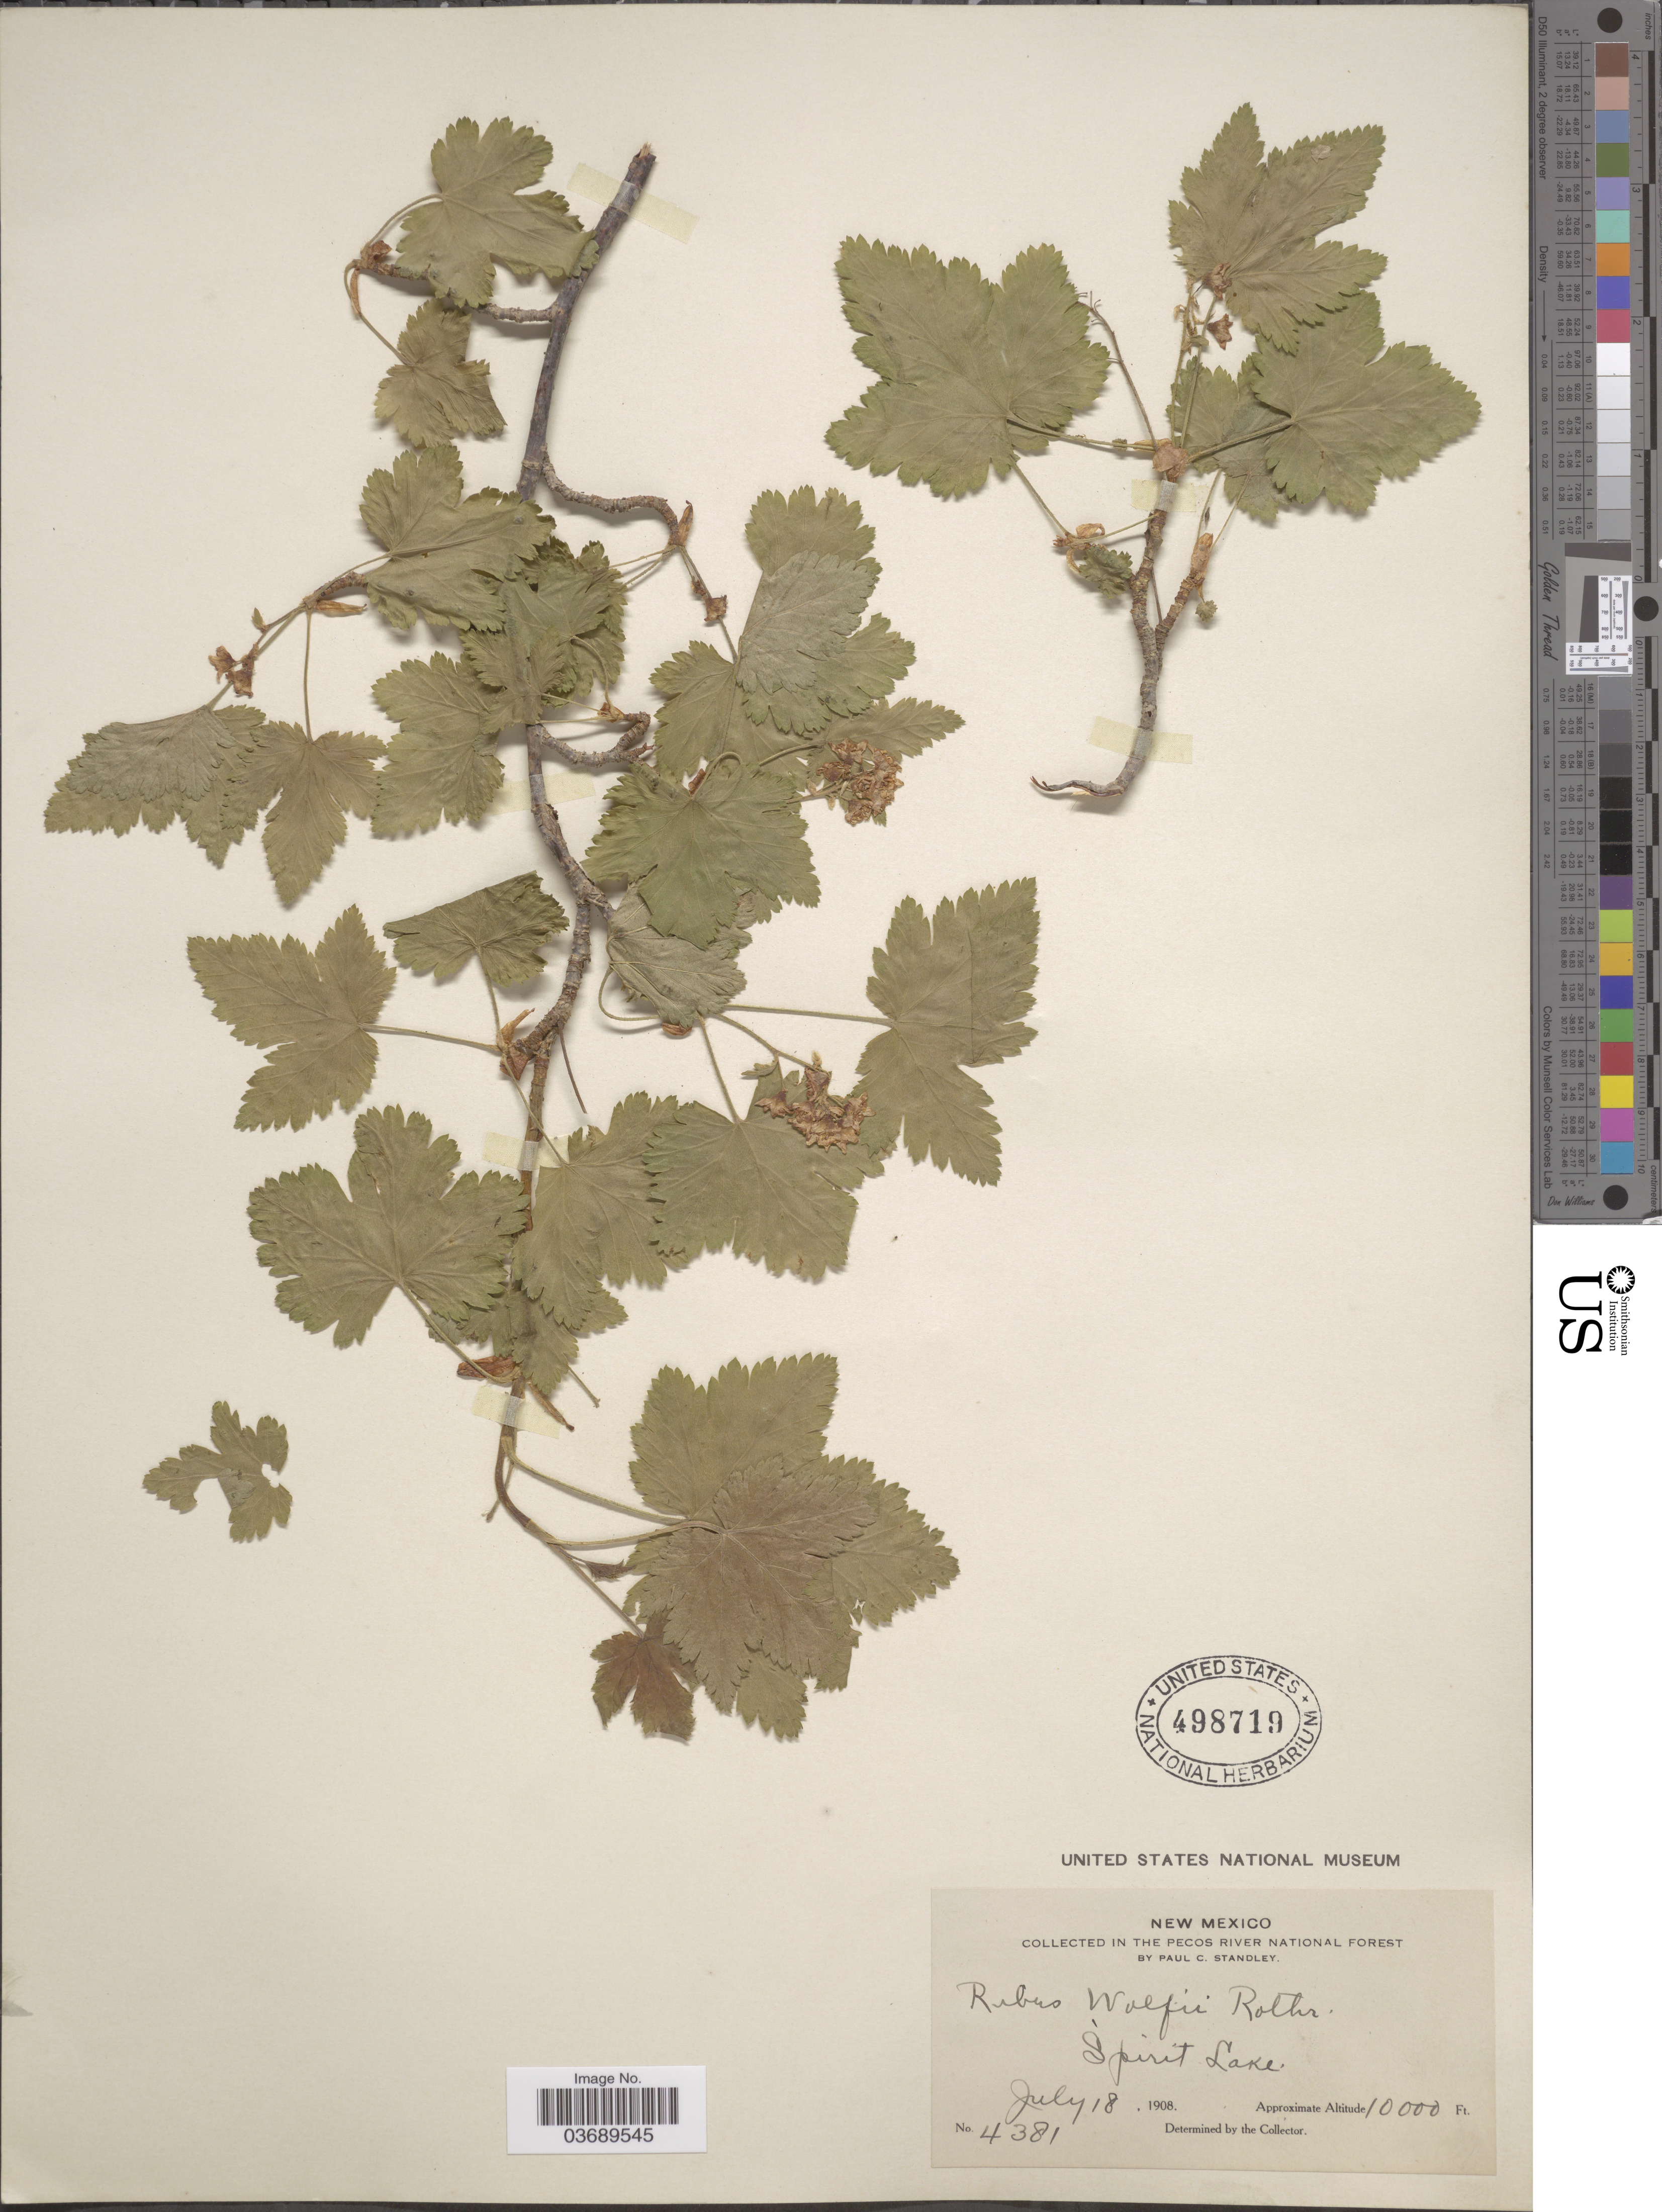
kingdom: Plantae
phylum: Tracheophyta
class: Magnoliopsida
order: Saxifragales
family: Grossulariaceae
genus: Ribes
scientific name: Ribes wolfii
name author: Rothr.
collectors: P. C. Standley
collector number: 4381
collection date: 1908-07-18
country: United States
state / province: New Mexico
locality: The Pecos National Forest. Spriti Lake.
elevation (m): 3048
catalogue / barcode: US 498719